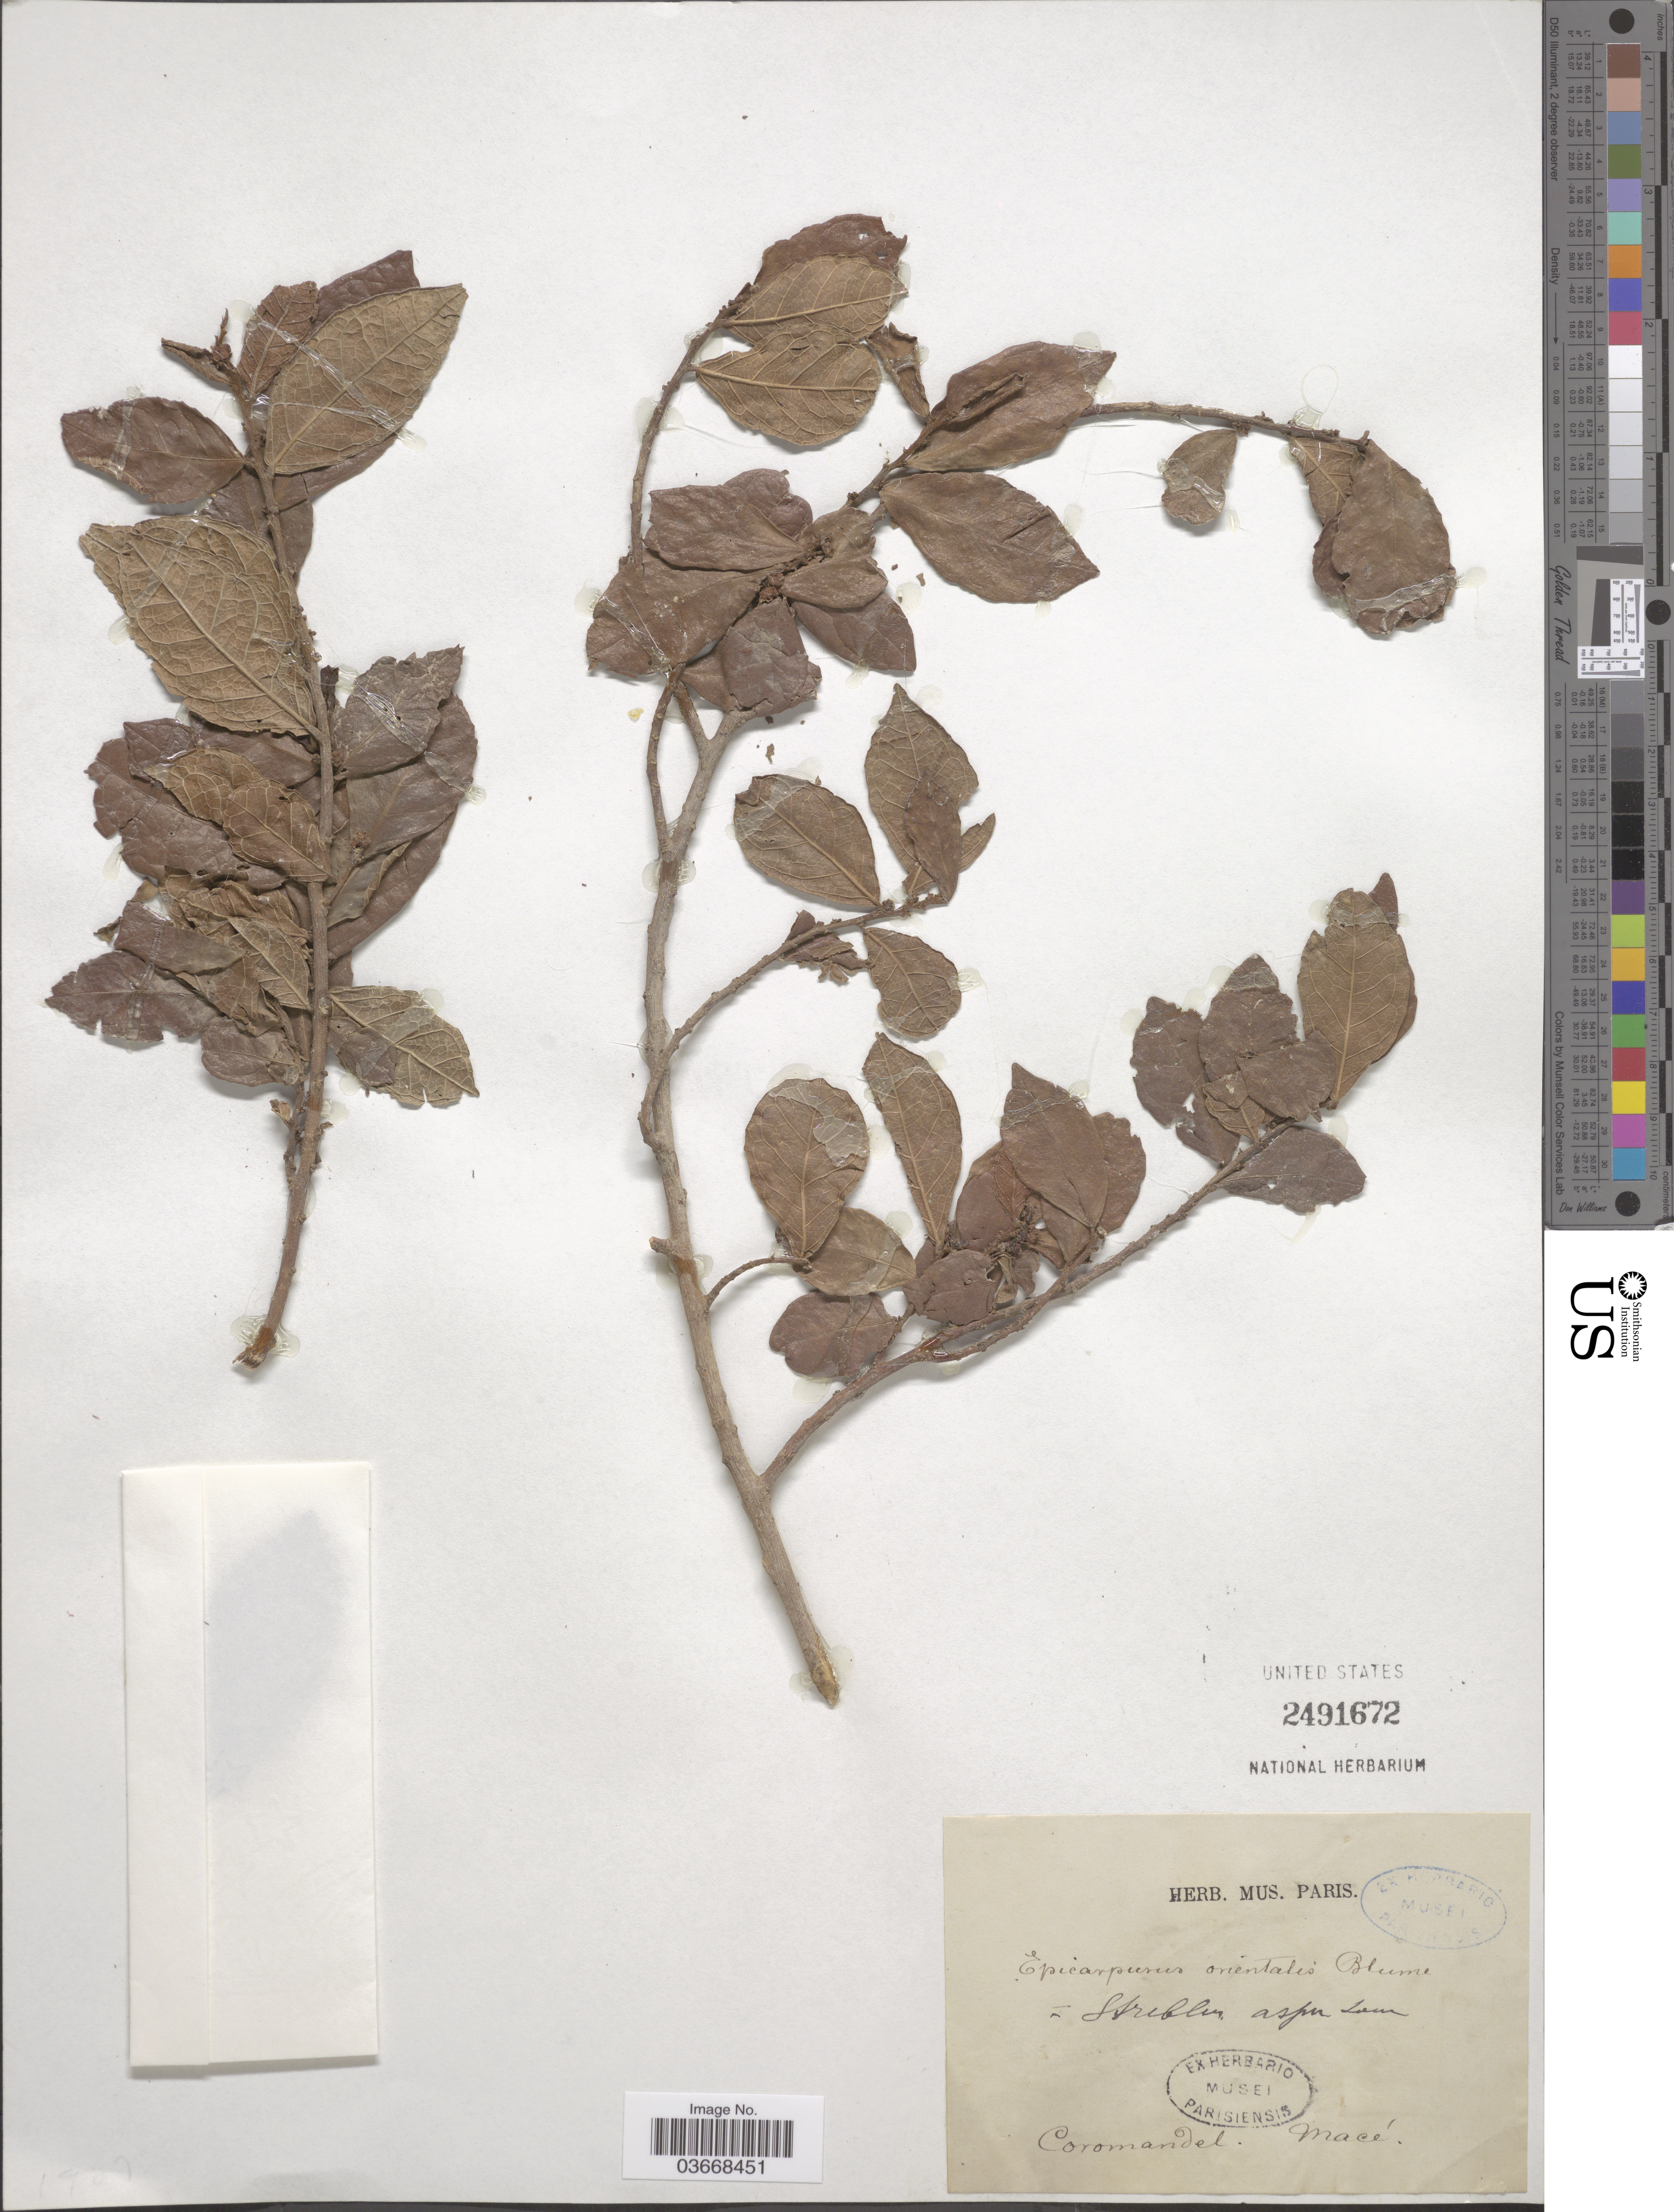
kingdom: Plantae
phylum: Tracheophyta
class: Magnoliopsida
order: Rosales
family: Moraceae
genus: Streblus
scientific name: Streblus asper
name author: Lour.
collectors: Mace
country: India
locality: Coromandel.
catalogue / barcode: US 2491672